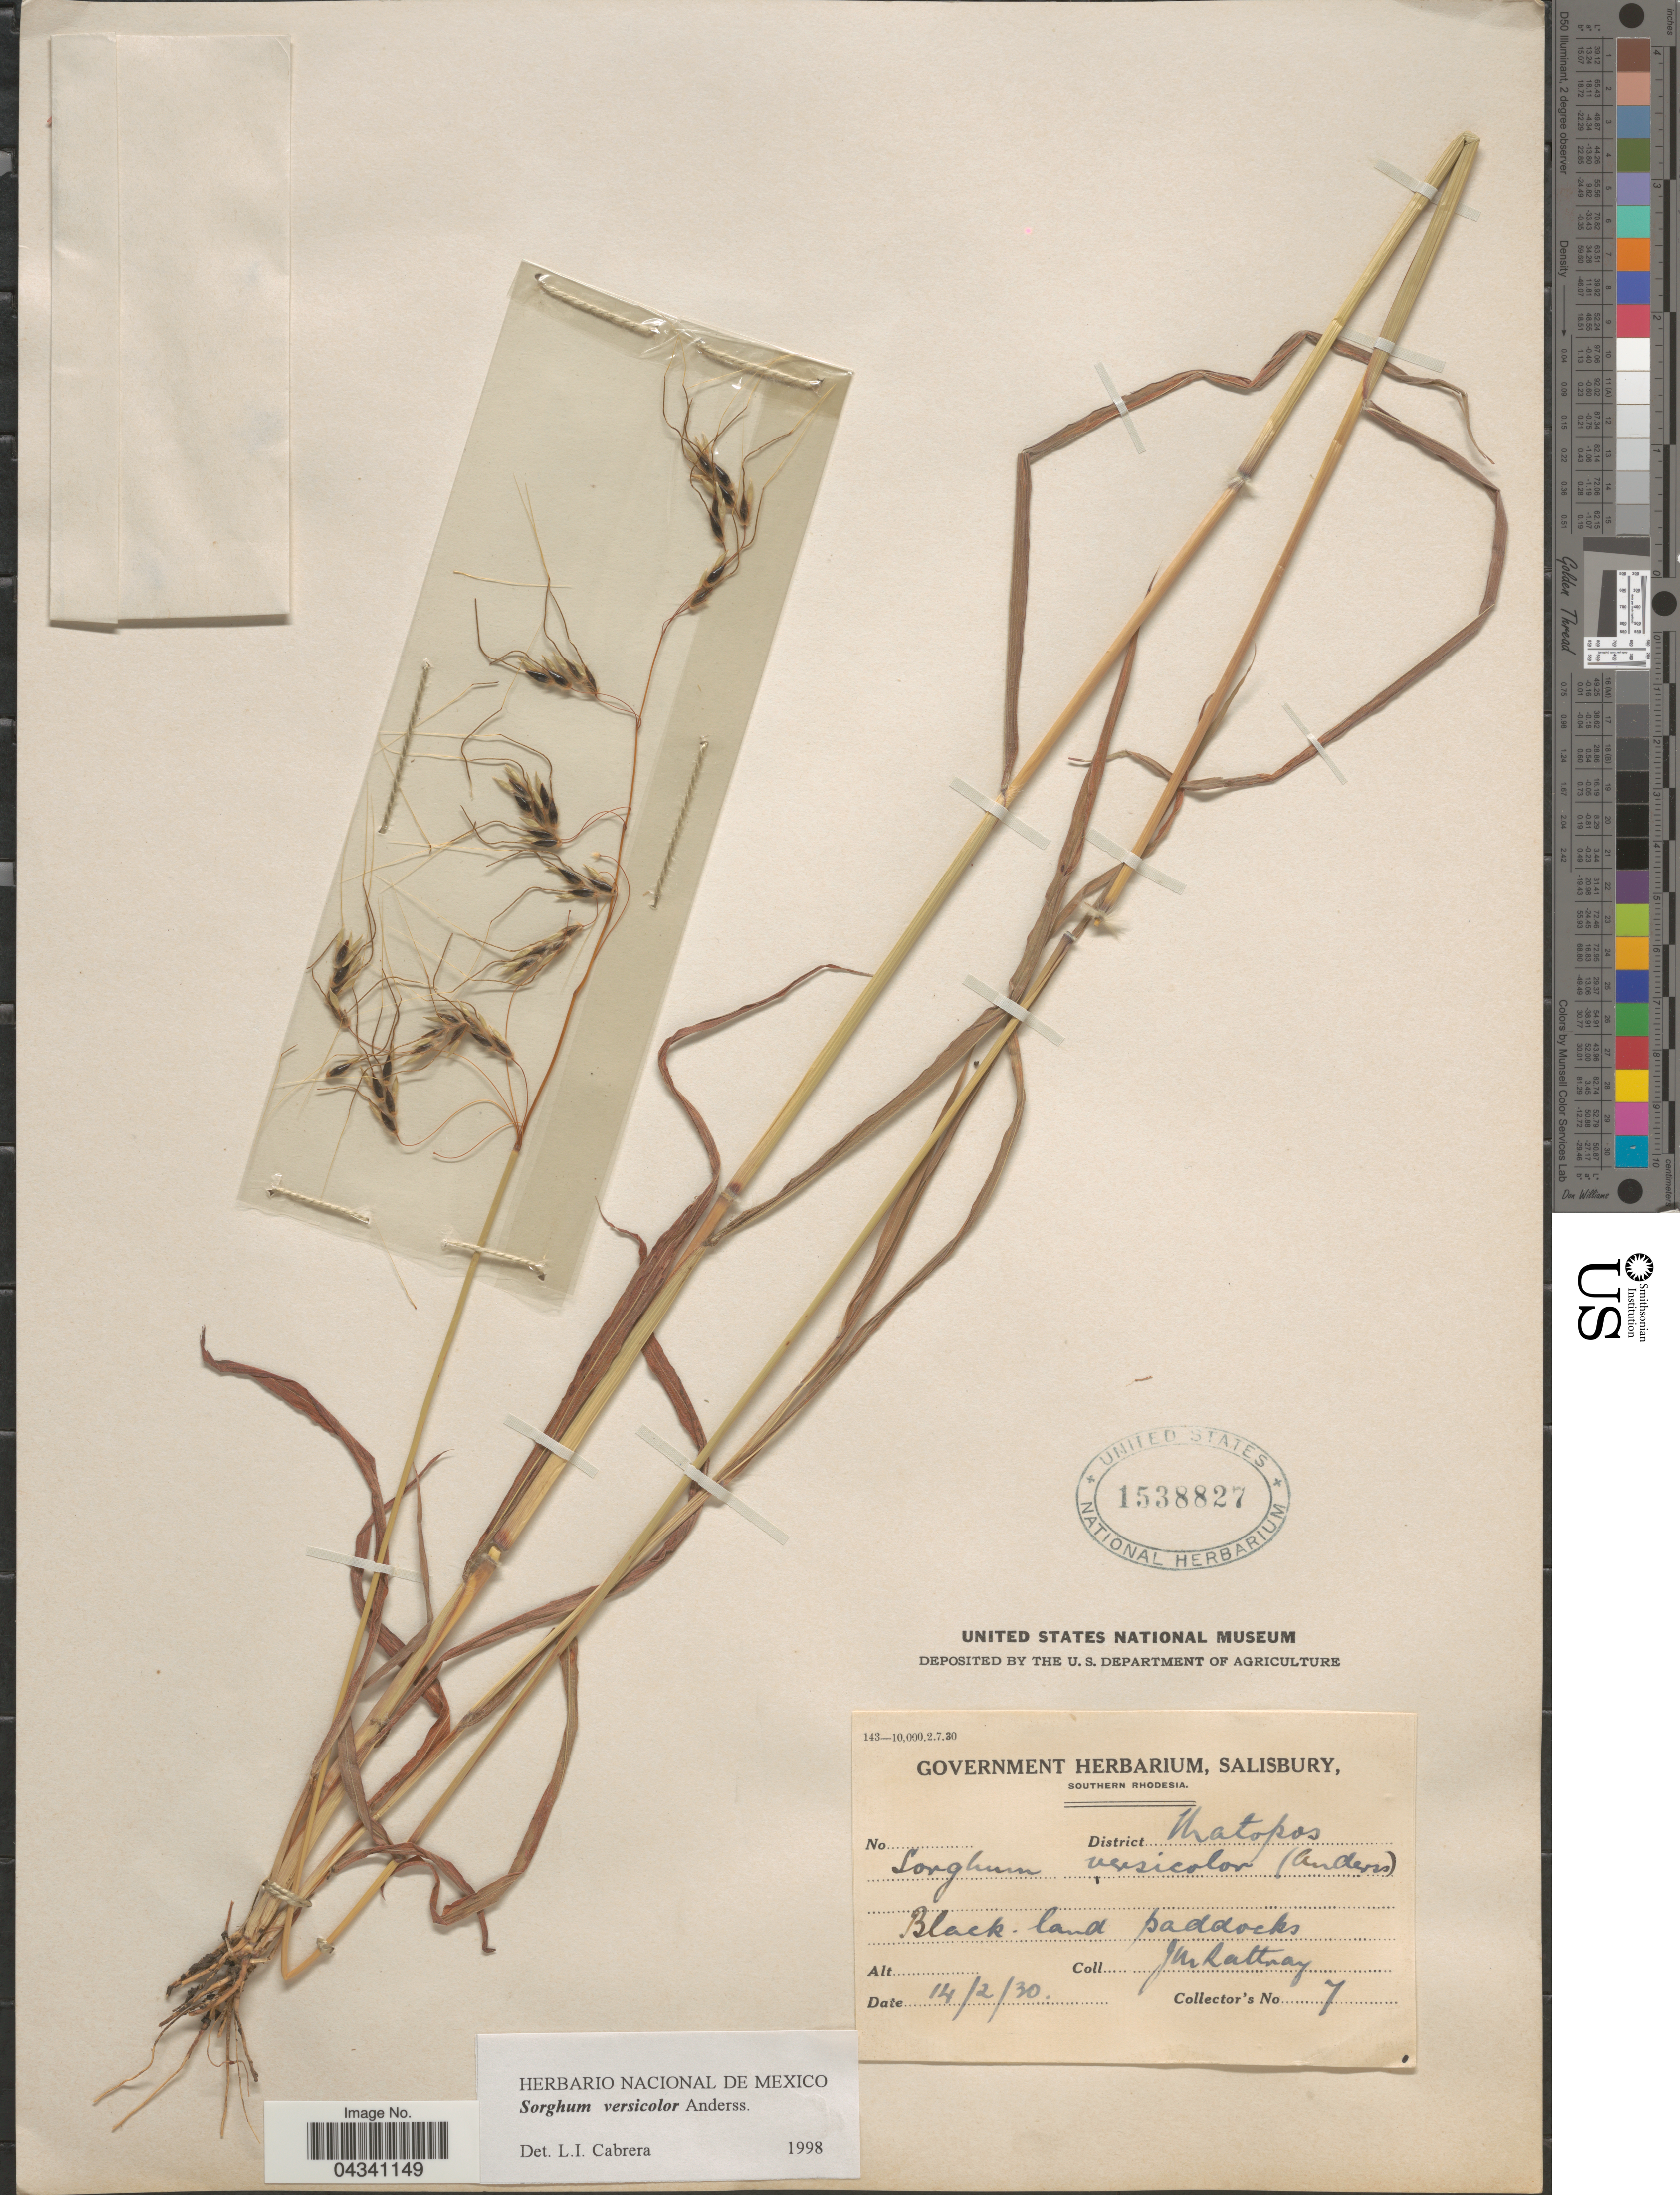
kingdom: Plantae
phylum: Tracheophyta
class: Liliopsida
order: Poales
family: Poaceae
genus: Sorghum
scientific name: Sorghum versicolor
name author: Andersson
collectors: J. Rattray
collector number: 7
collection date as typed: Transcribed d/m/y: 14/2/30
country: Zimbabwe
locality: District Matopos.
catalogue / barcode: US 1538827